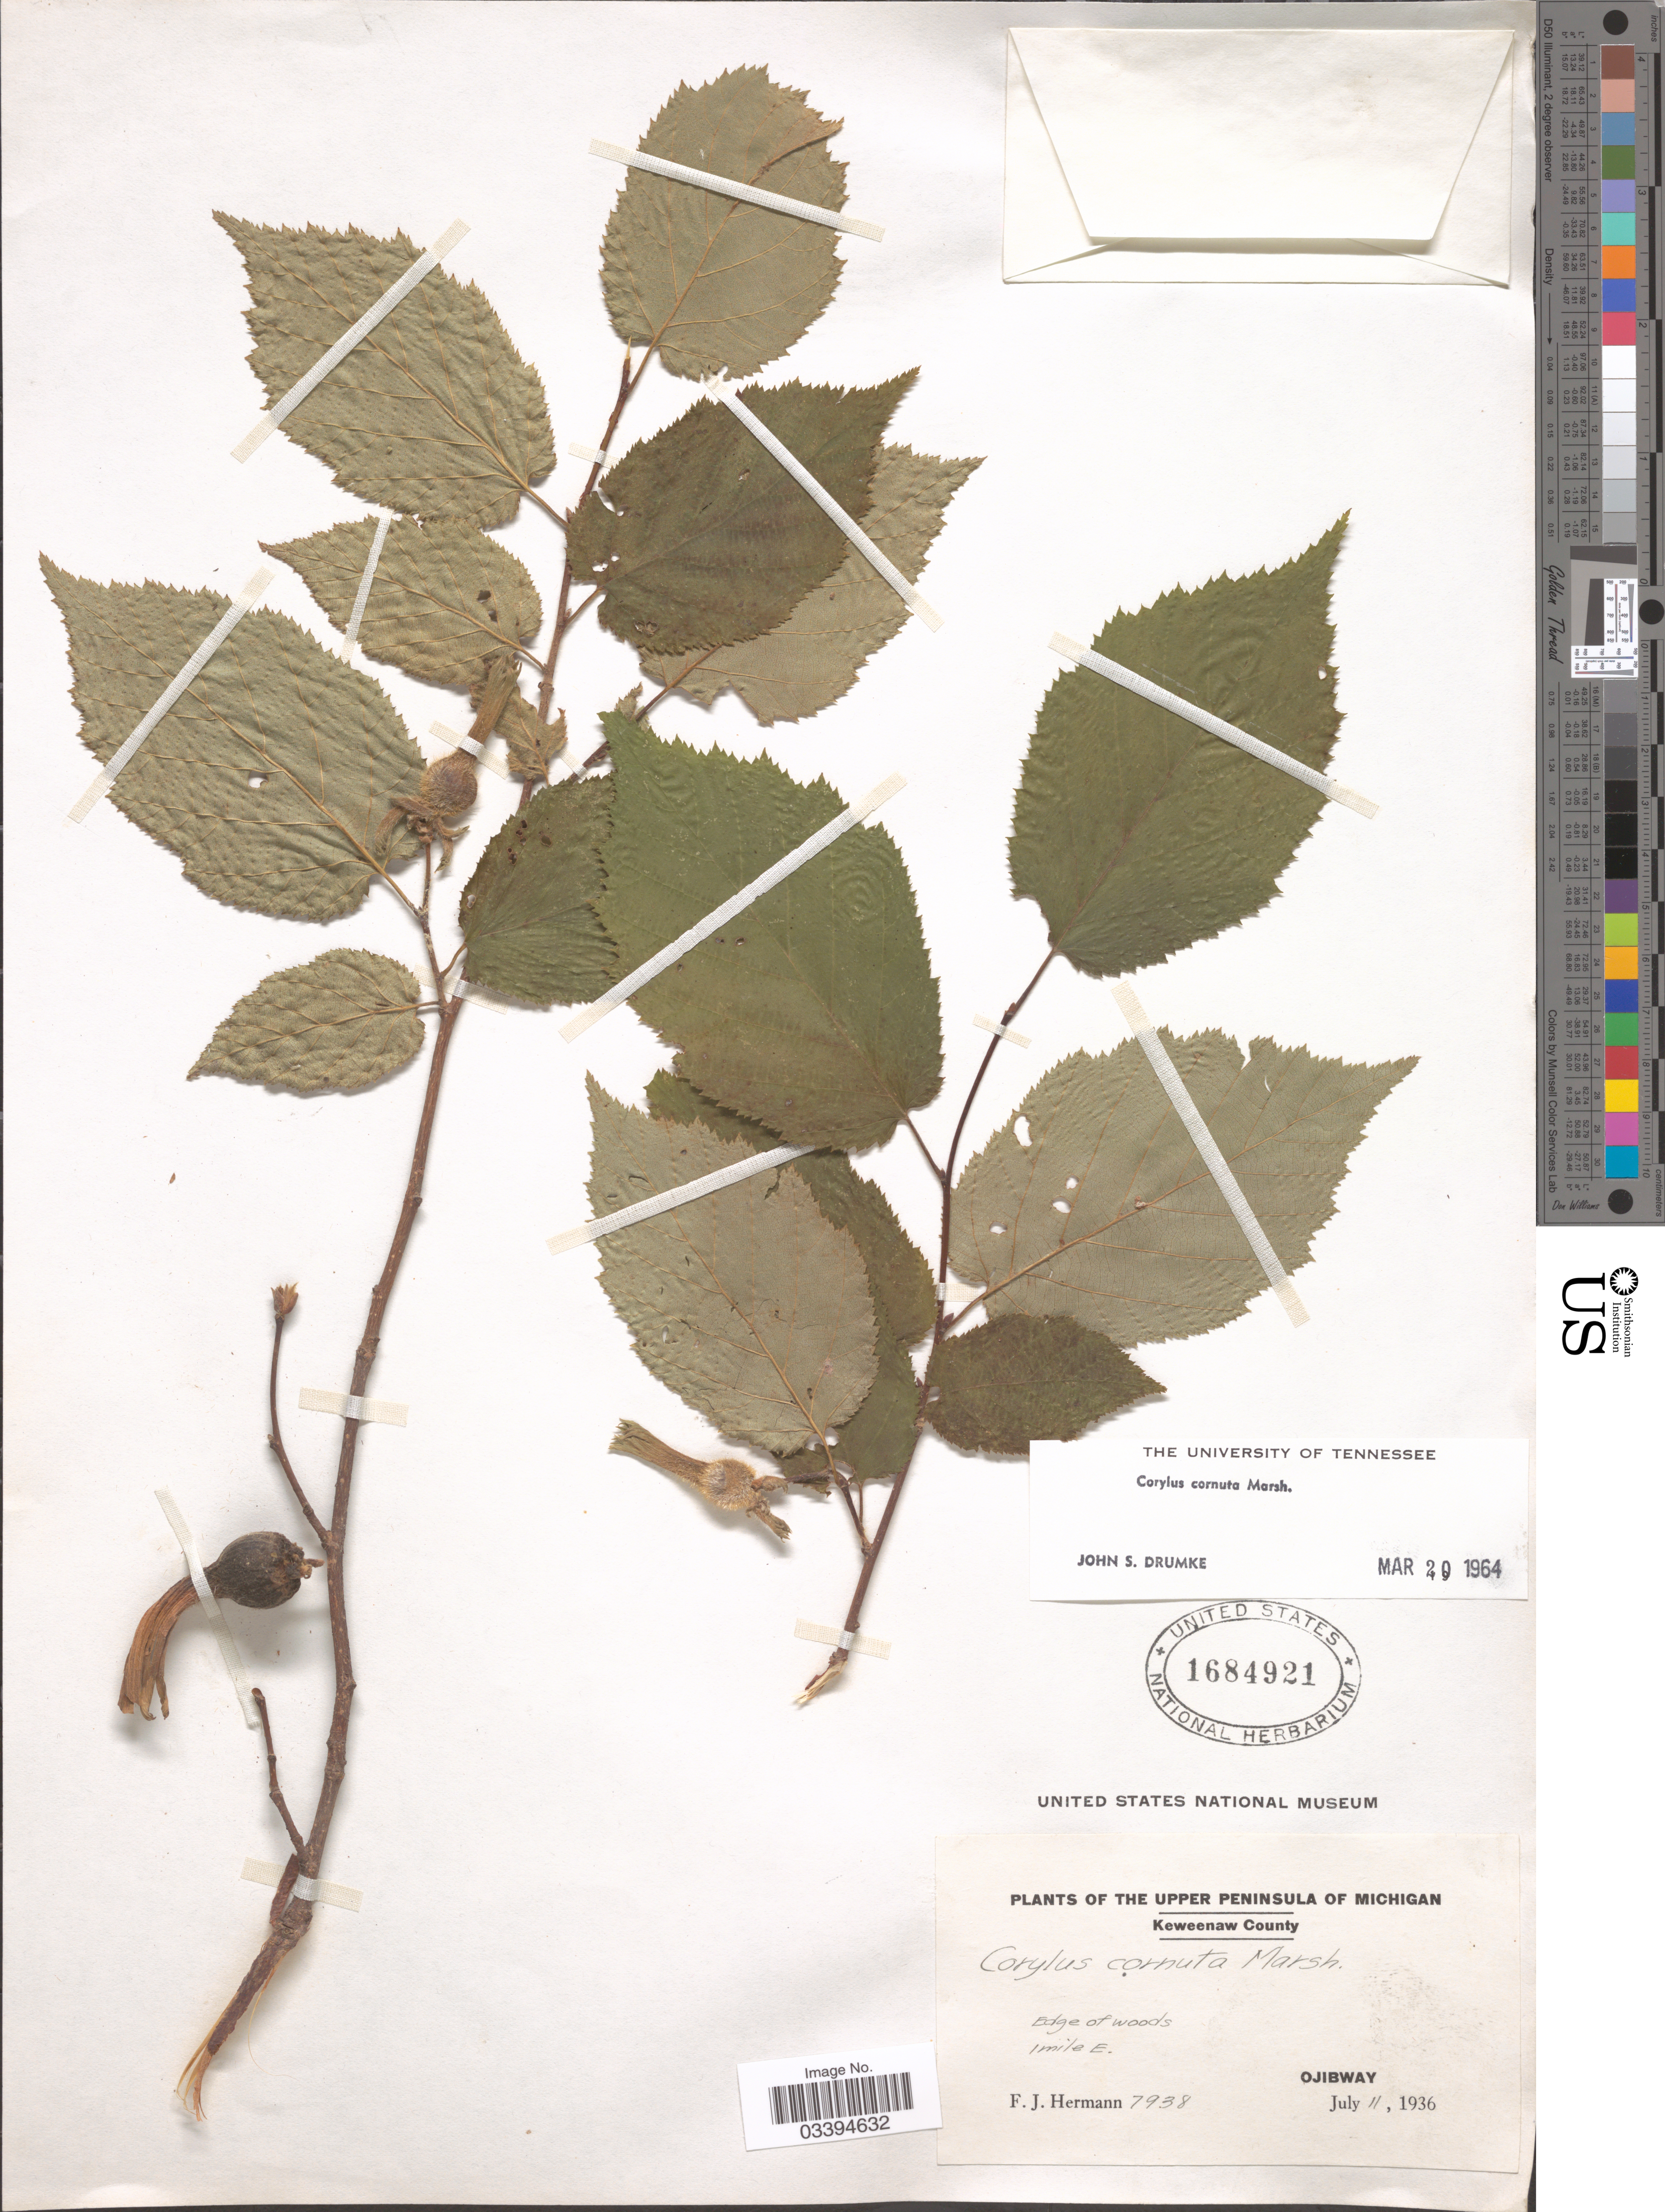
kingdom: Plantae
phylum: Tracheophyta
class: Magnoliopsida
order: Fagales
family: Betulaceae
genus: Corylus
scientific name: Corylus cornuta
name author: Marshall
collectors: F. J. Hermann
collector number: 7938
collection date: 1936-07-11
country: United States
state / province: Michigan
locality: The Upper Peninsula of Michigan. Keweenaw County. Edge of woods, 1 mile E. Ojibway.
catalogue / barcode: US 1684921